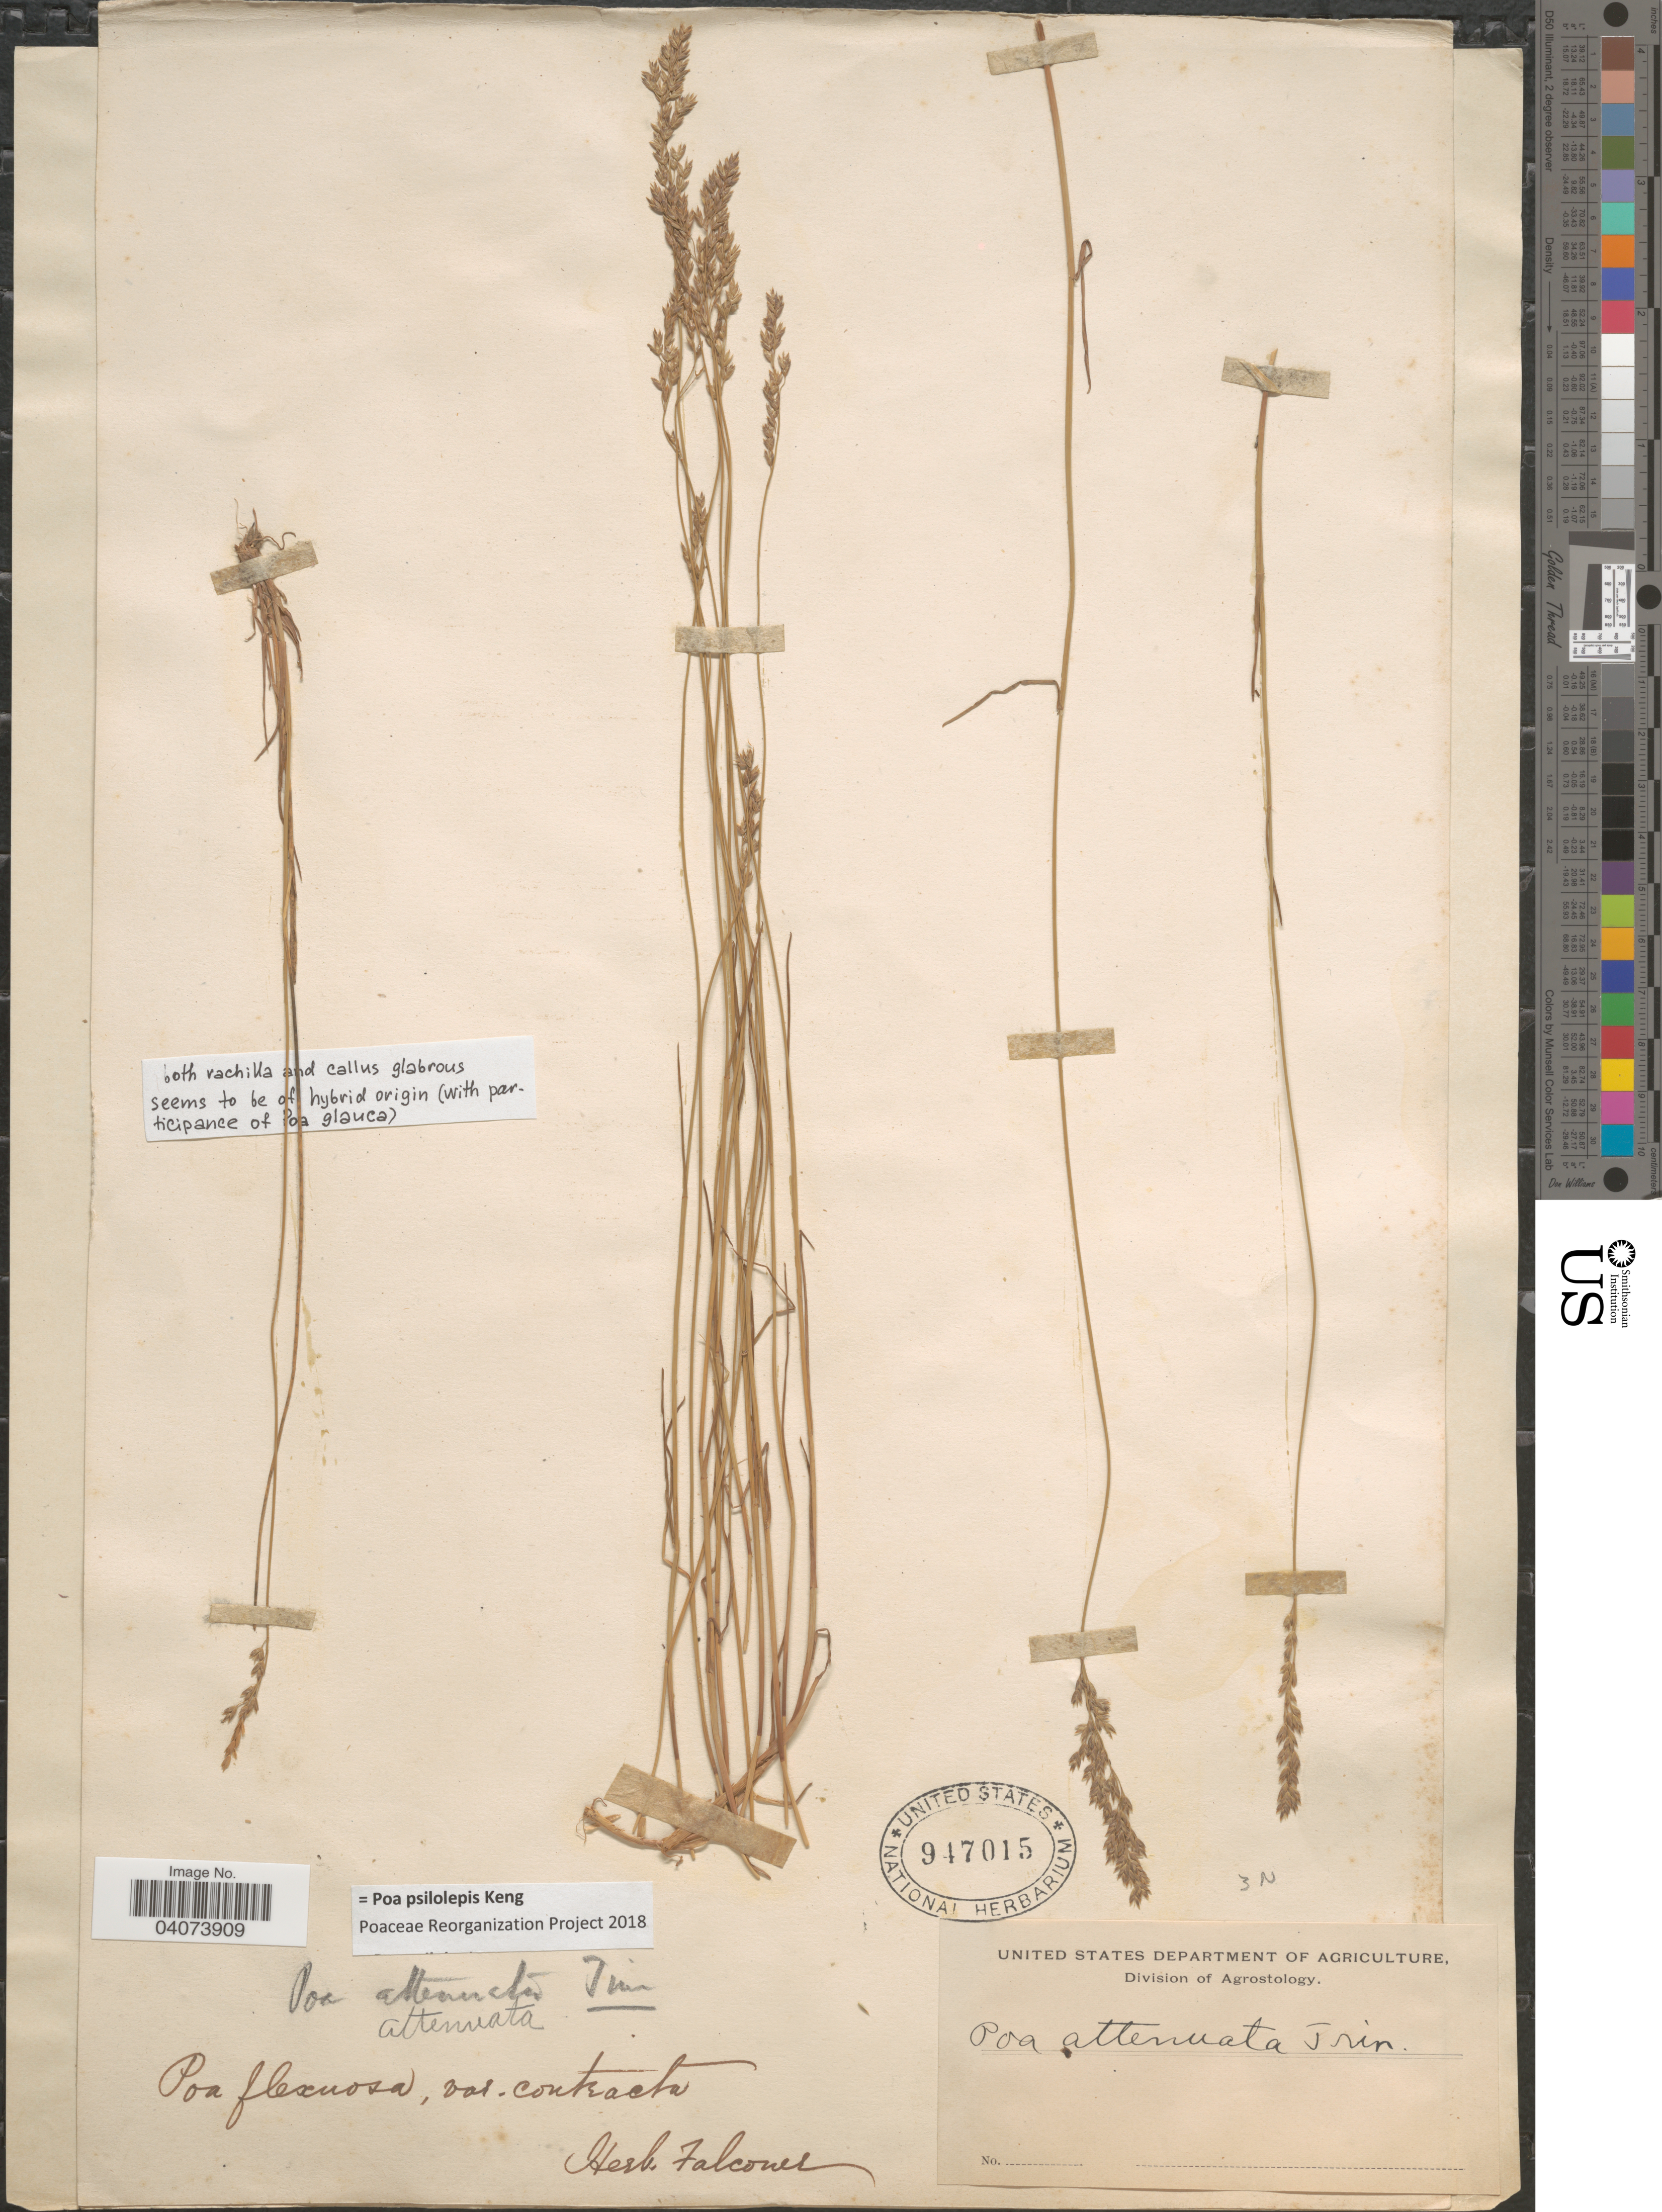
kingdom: Plantae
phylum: Tracheophyta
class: Liliopsida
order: Poales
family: Poaceae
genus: Poa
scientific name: Poa psilolepis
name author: Keng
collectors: ex herb. Falconer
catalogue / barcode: US 947015